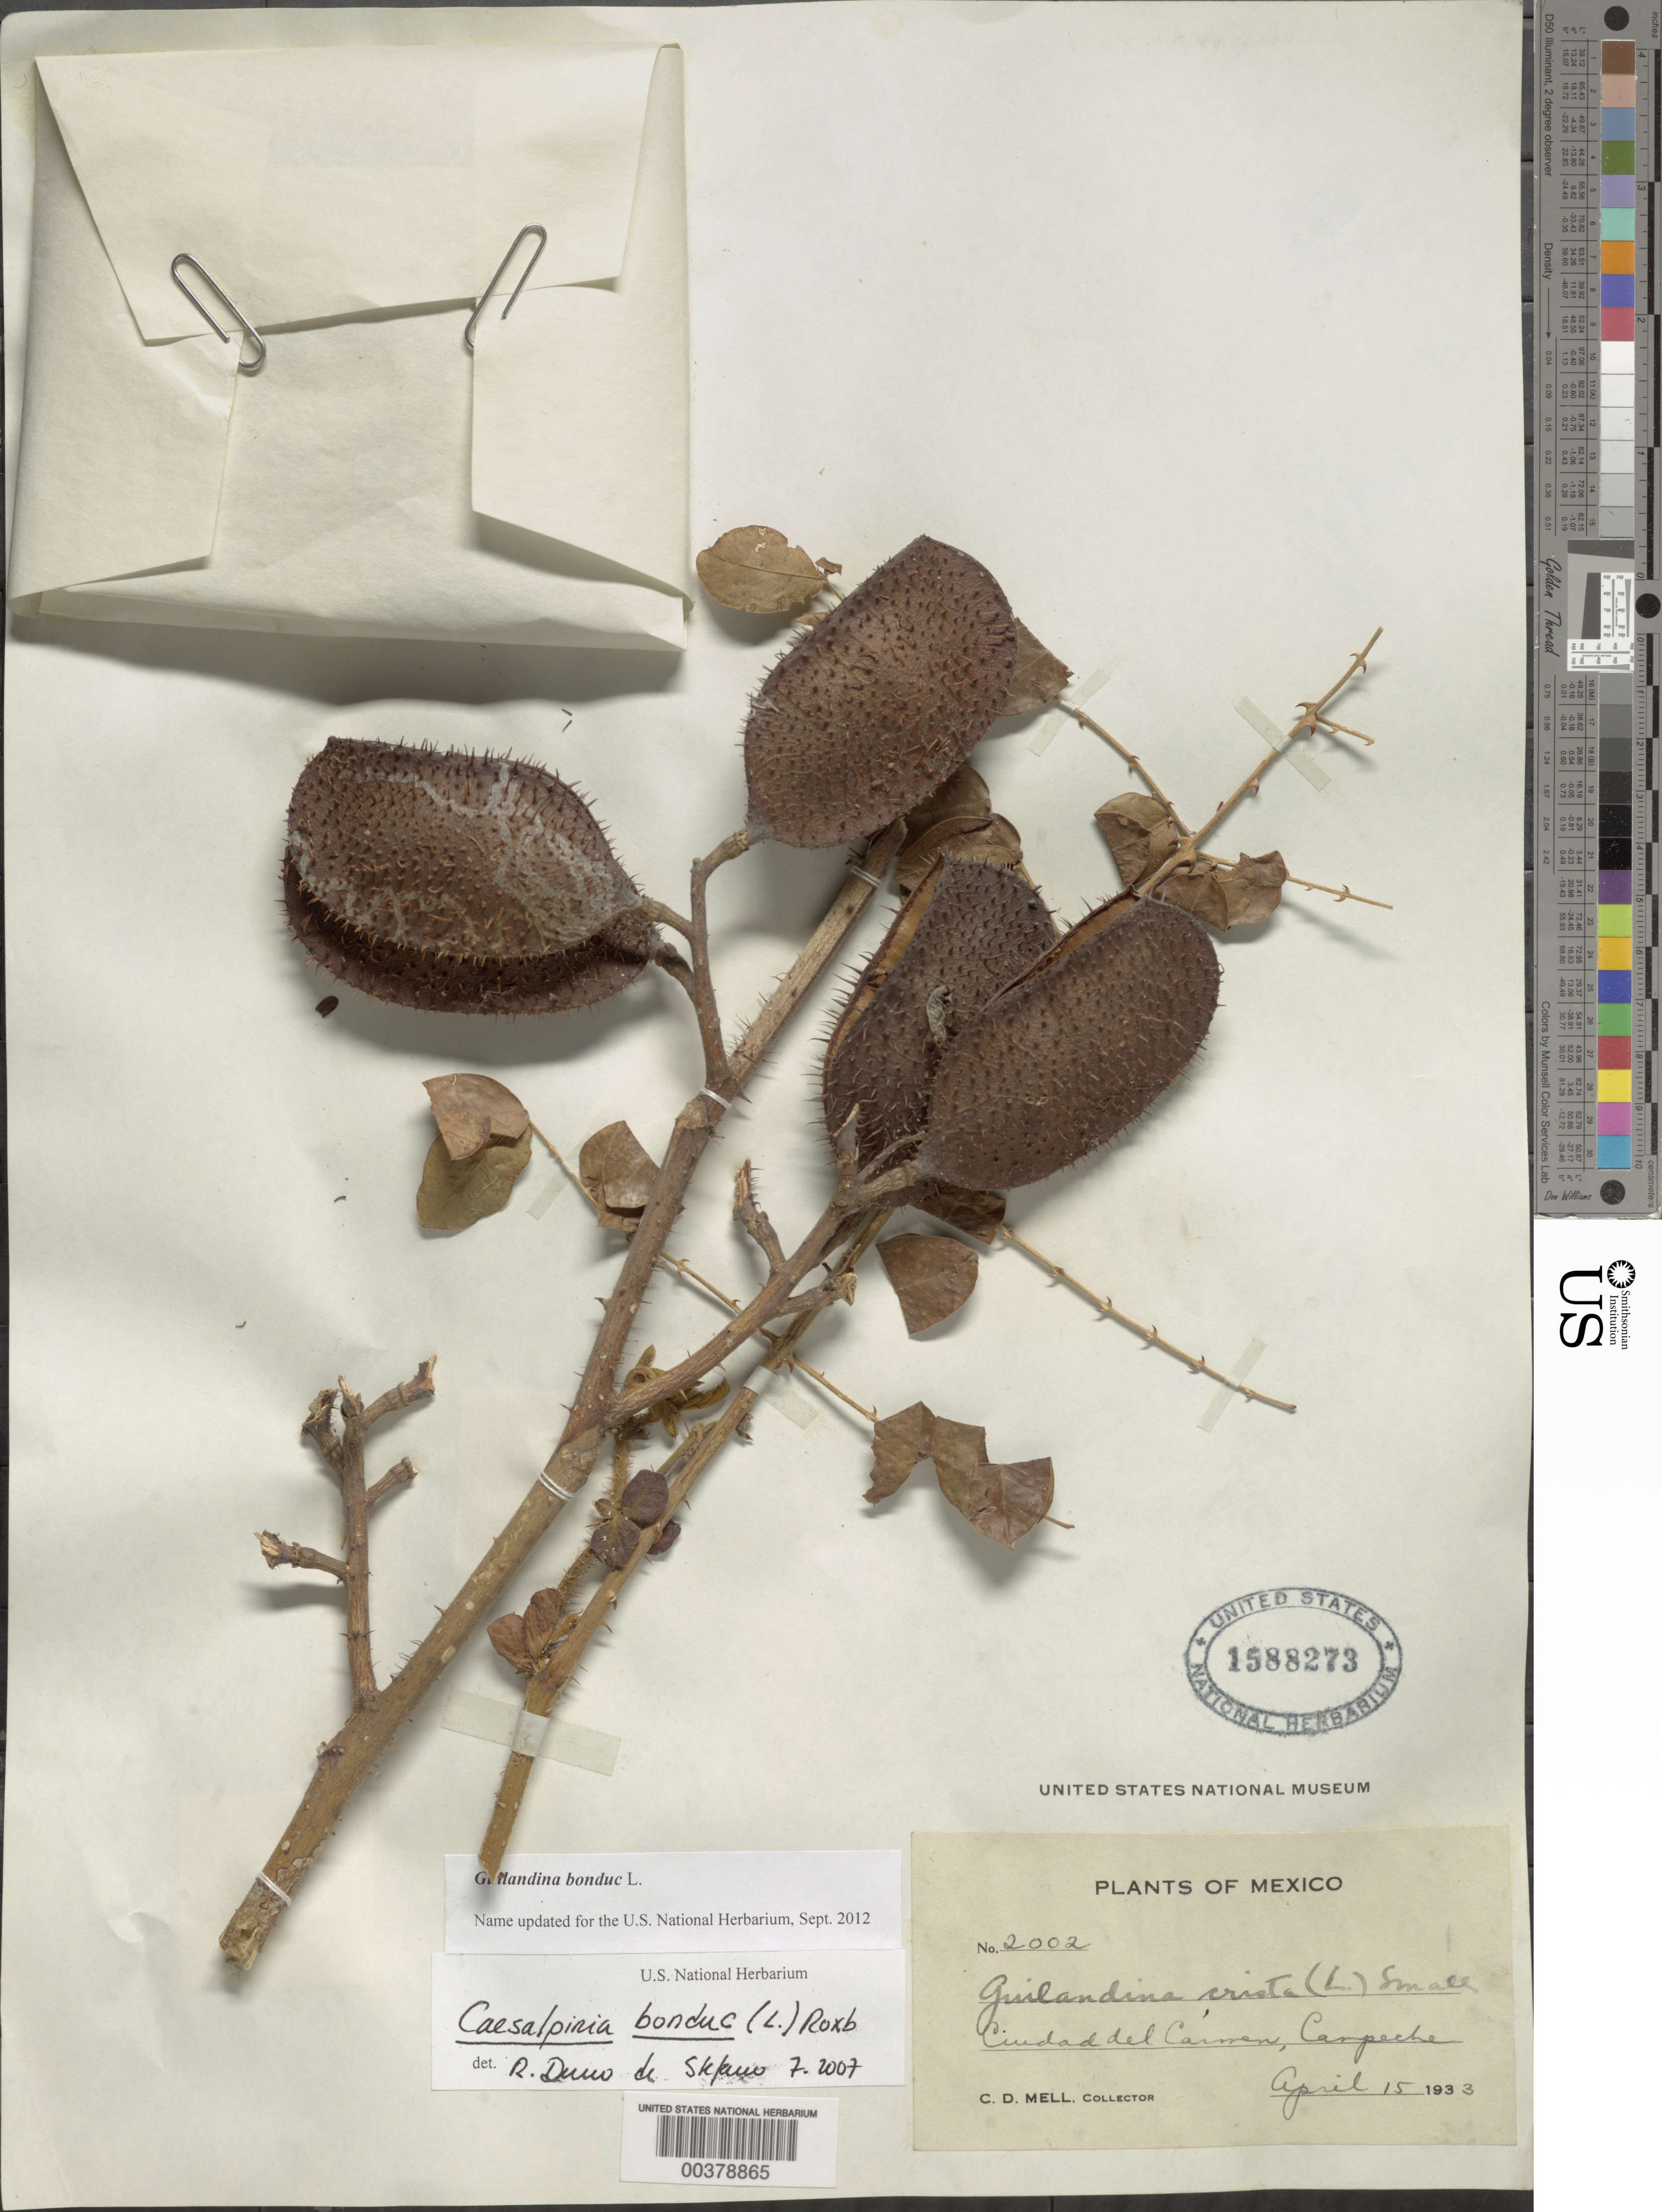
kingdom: Plantae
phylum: Tracheophyta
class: Magnoliopsida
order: Fabales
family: Fabaceae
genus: Guilandina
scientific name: Guilandina bonduc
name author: L.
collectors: C. D. Mell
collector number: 2002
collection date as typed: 15 Apr 1933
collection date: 1933-04-15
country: Mexico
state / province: Campeche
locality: Ciudad del Carmen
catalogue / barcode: US 1588273